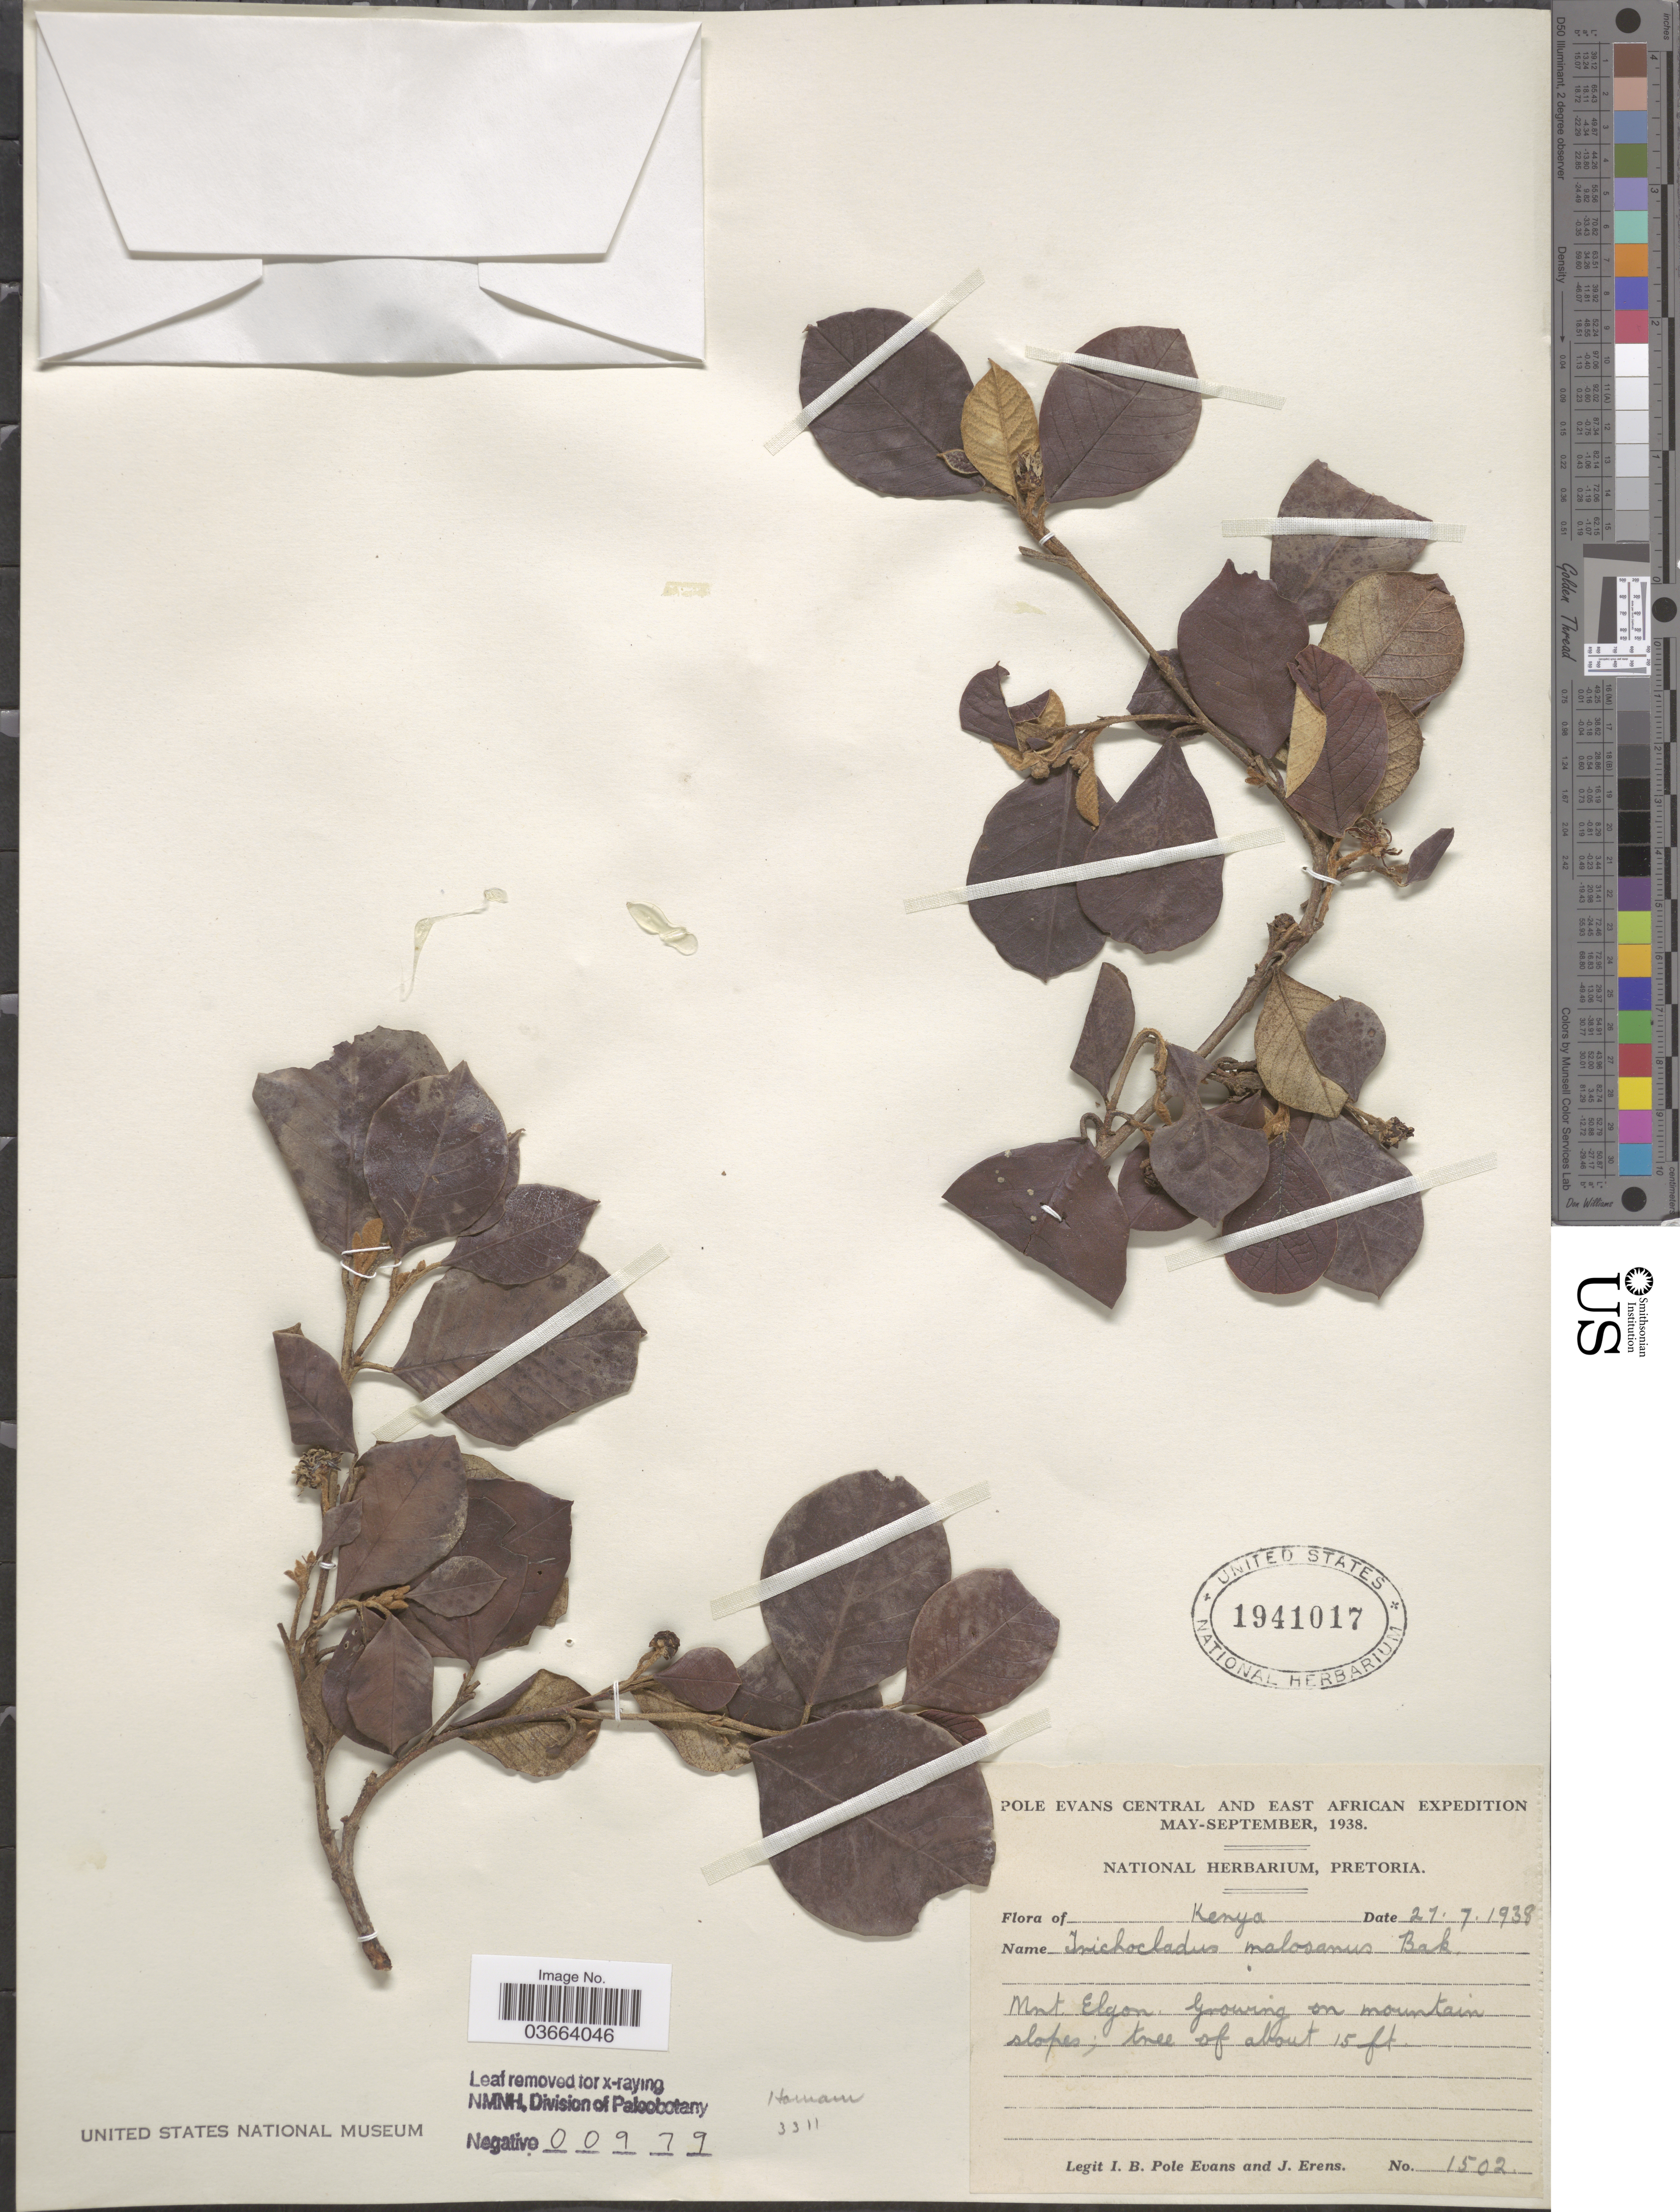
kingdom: Plantae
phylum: Tracheophyta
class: Magnoliopsida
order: Saxifragales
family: Hamamelidaceae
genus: Trichocladus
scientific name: Trichocladus malosanus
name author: Baker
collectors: I. B. Pole-Evans & J. Erens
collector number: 1502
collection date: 1938-07-27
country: Kenya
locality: Central and East Africa. Mnt. Elgon. Growing on mountain slopes.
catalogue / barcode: US 1941017